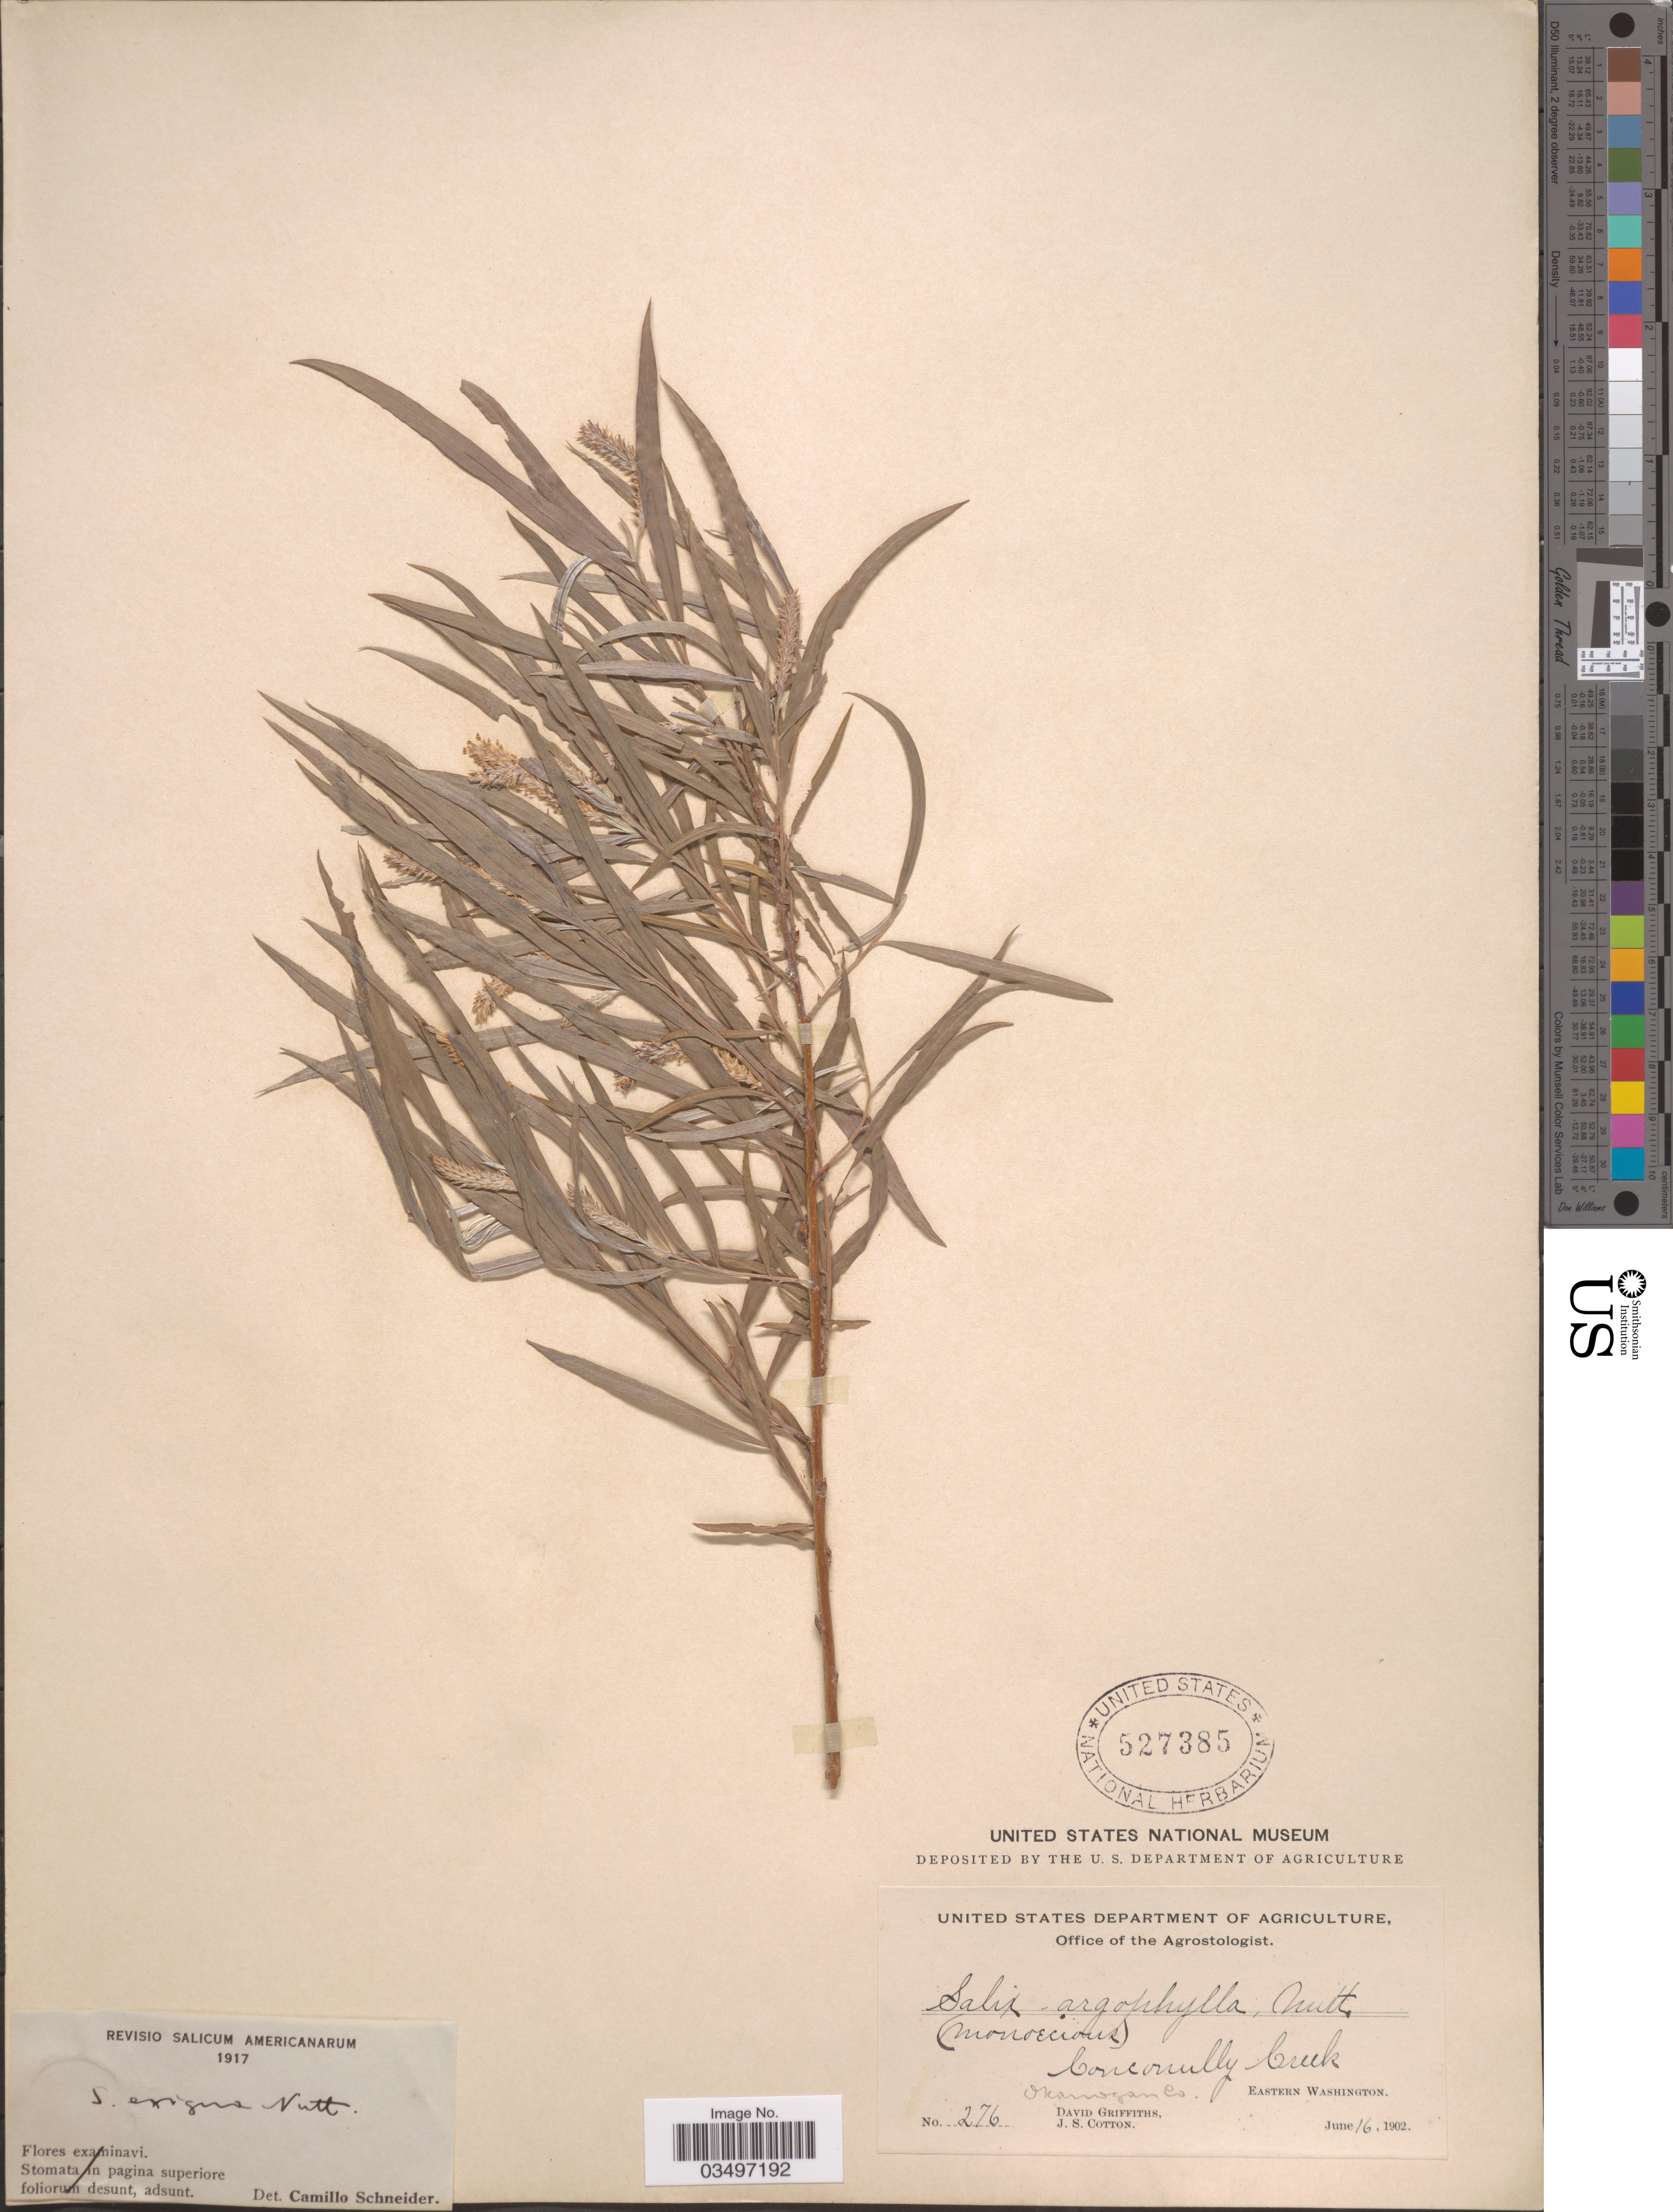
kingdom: Plantae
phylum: Tracheophyta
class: Magnoliopsida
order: Malpighiales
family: Salicaceae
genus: Salix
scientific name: Salix exigua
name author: Nutt.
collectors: D. Griffiths & J. S. Cotton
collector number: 276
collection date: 1902-06-16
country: United States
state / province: Washington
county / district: Okanogan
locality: Conconully Creek, Okanogan Co. Eastern Washington.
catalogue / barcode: US 527385